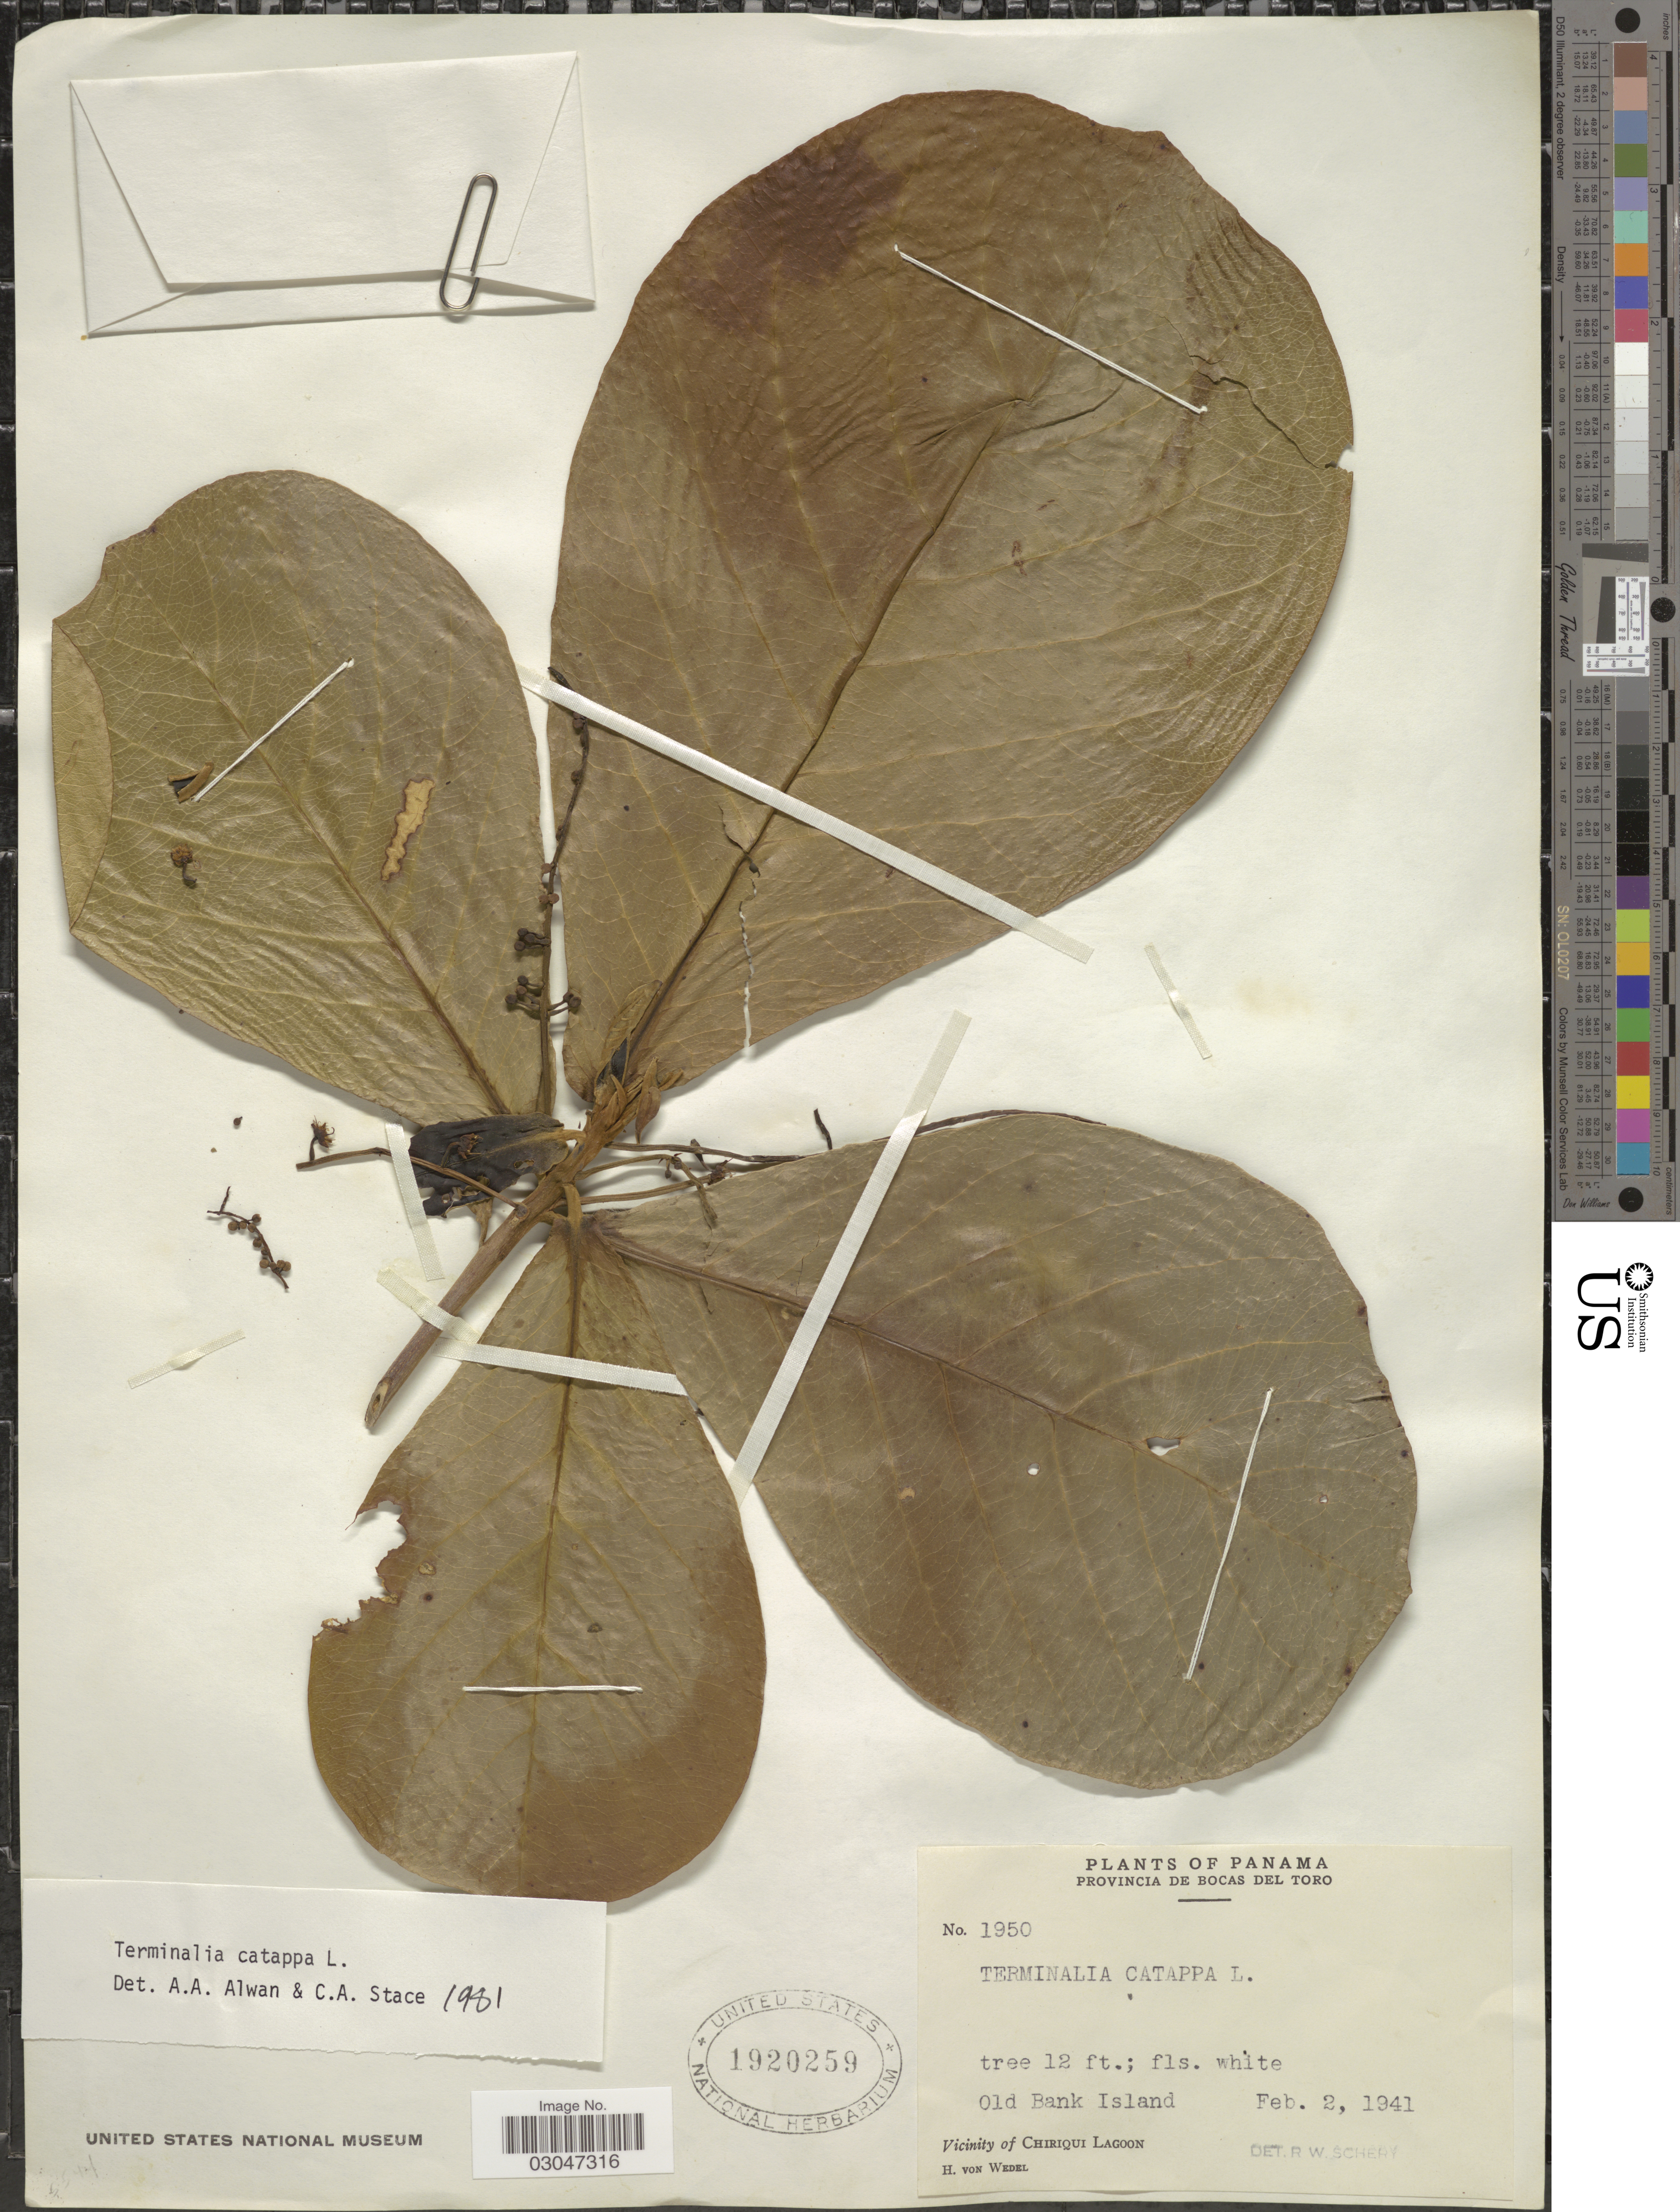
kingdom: Plantae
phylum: Tracheophyta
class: Magnoliopsida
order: Myrtales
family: Combretaceae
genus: Terminalia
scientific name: Terminalia catappa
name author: L.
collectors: H. von Wedel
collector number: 1950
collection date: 1941-02-02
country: Panama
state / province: Bocas del Toro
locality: Old Bank Island. Vicinity of Chiriqui Lagoon.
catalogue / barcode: US 1920259